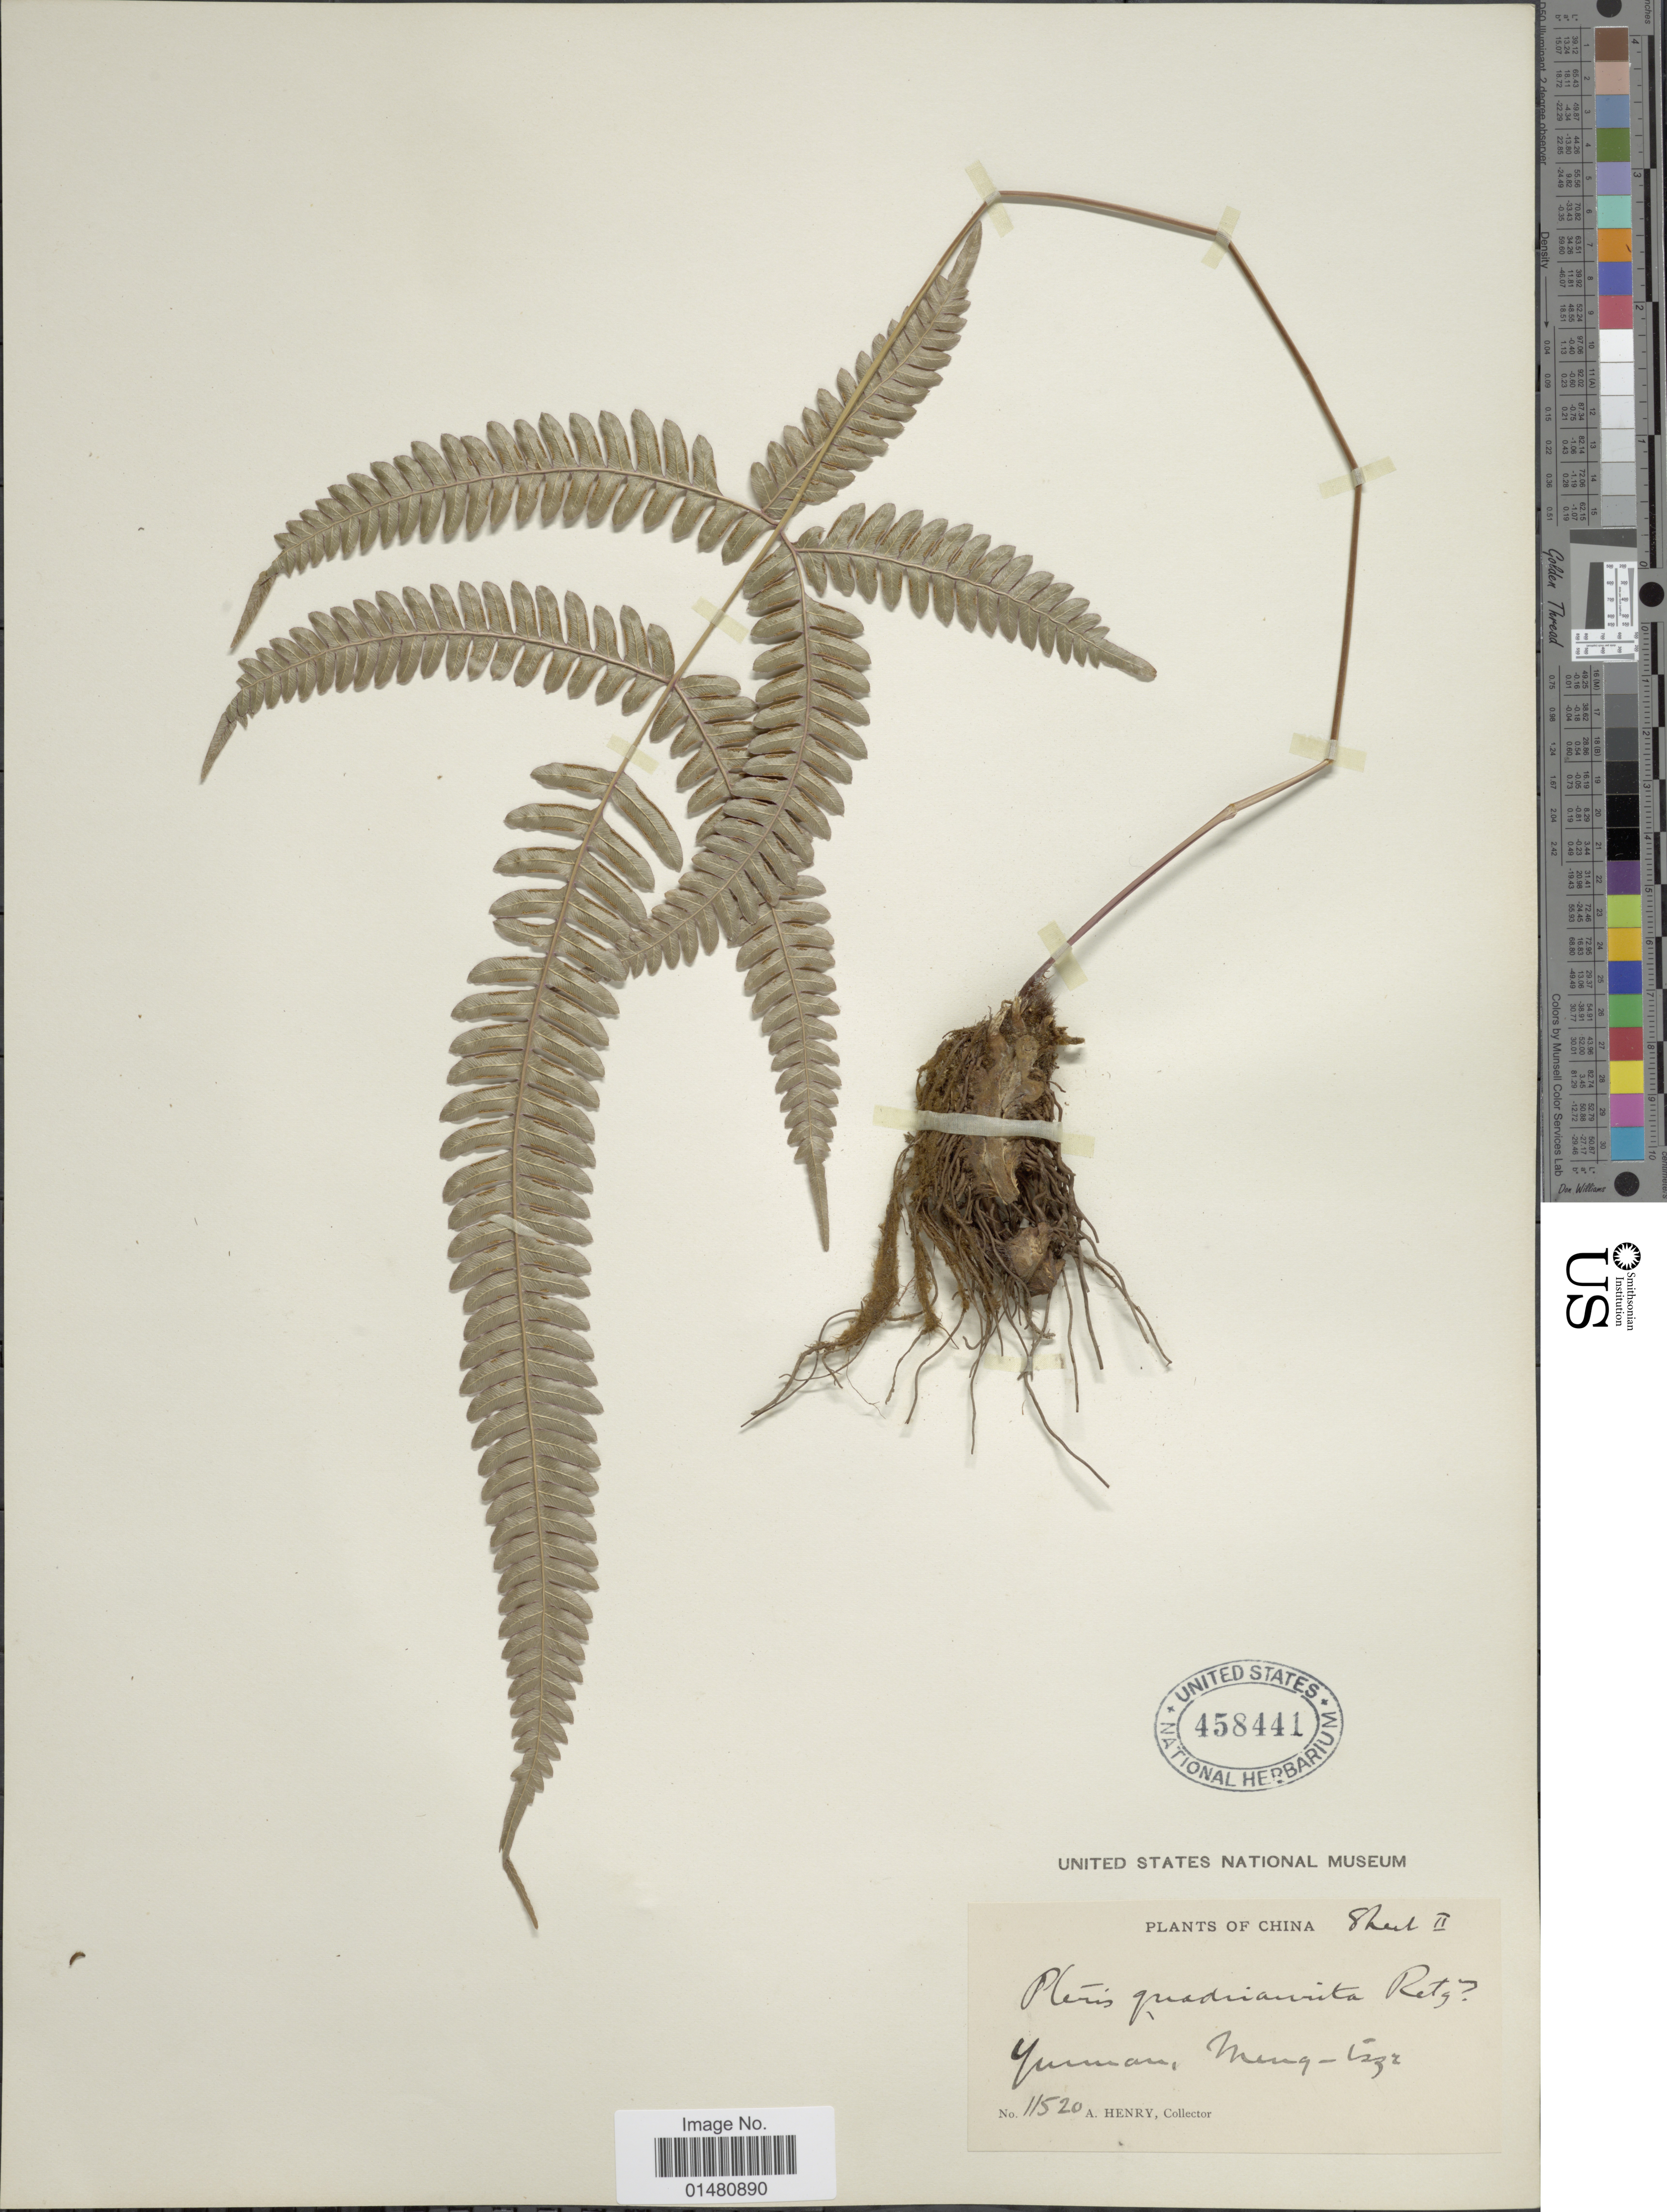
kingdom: Plantae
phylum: Tracheophyta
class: Polypodiopsida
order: Polypodiales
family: Pteridaceae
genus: Pteris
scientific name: Pteris quadriaurita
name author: Retz.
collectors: A. Henry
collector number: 11520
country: China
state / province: Yunnan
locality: Meng-tsze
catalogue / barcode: US 458441